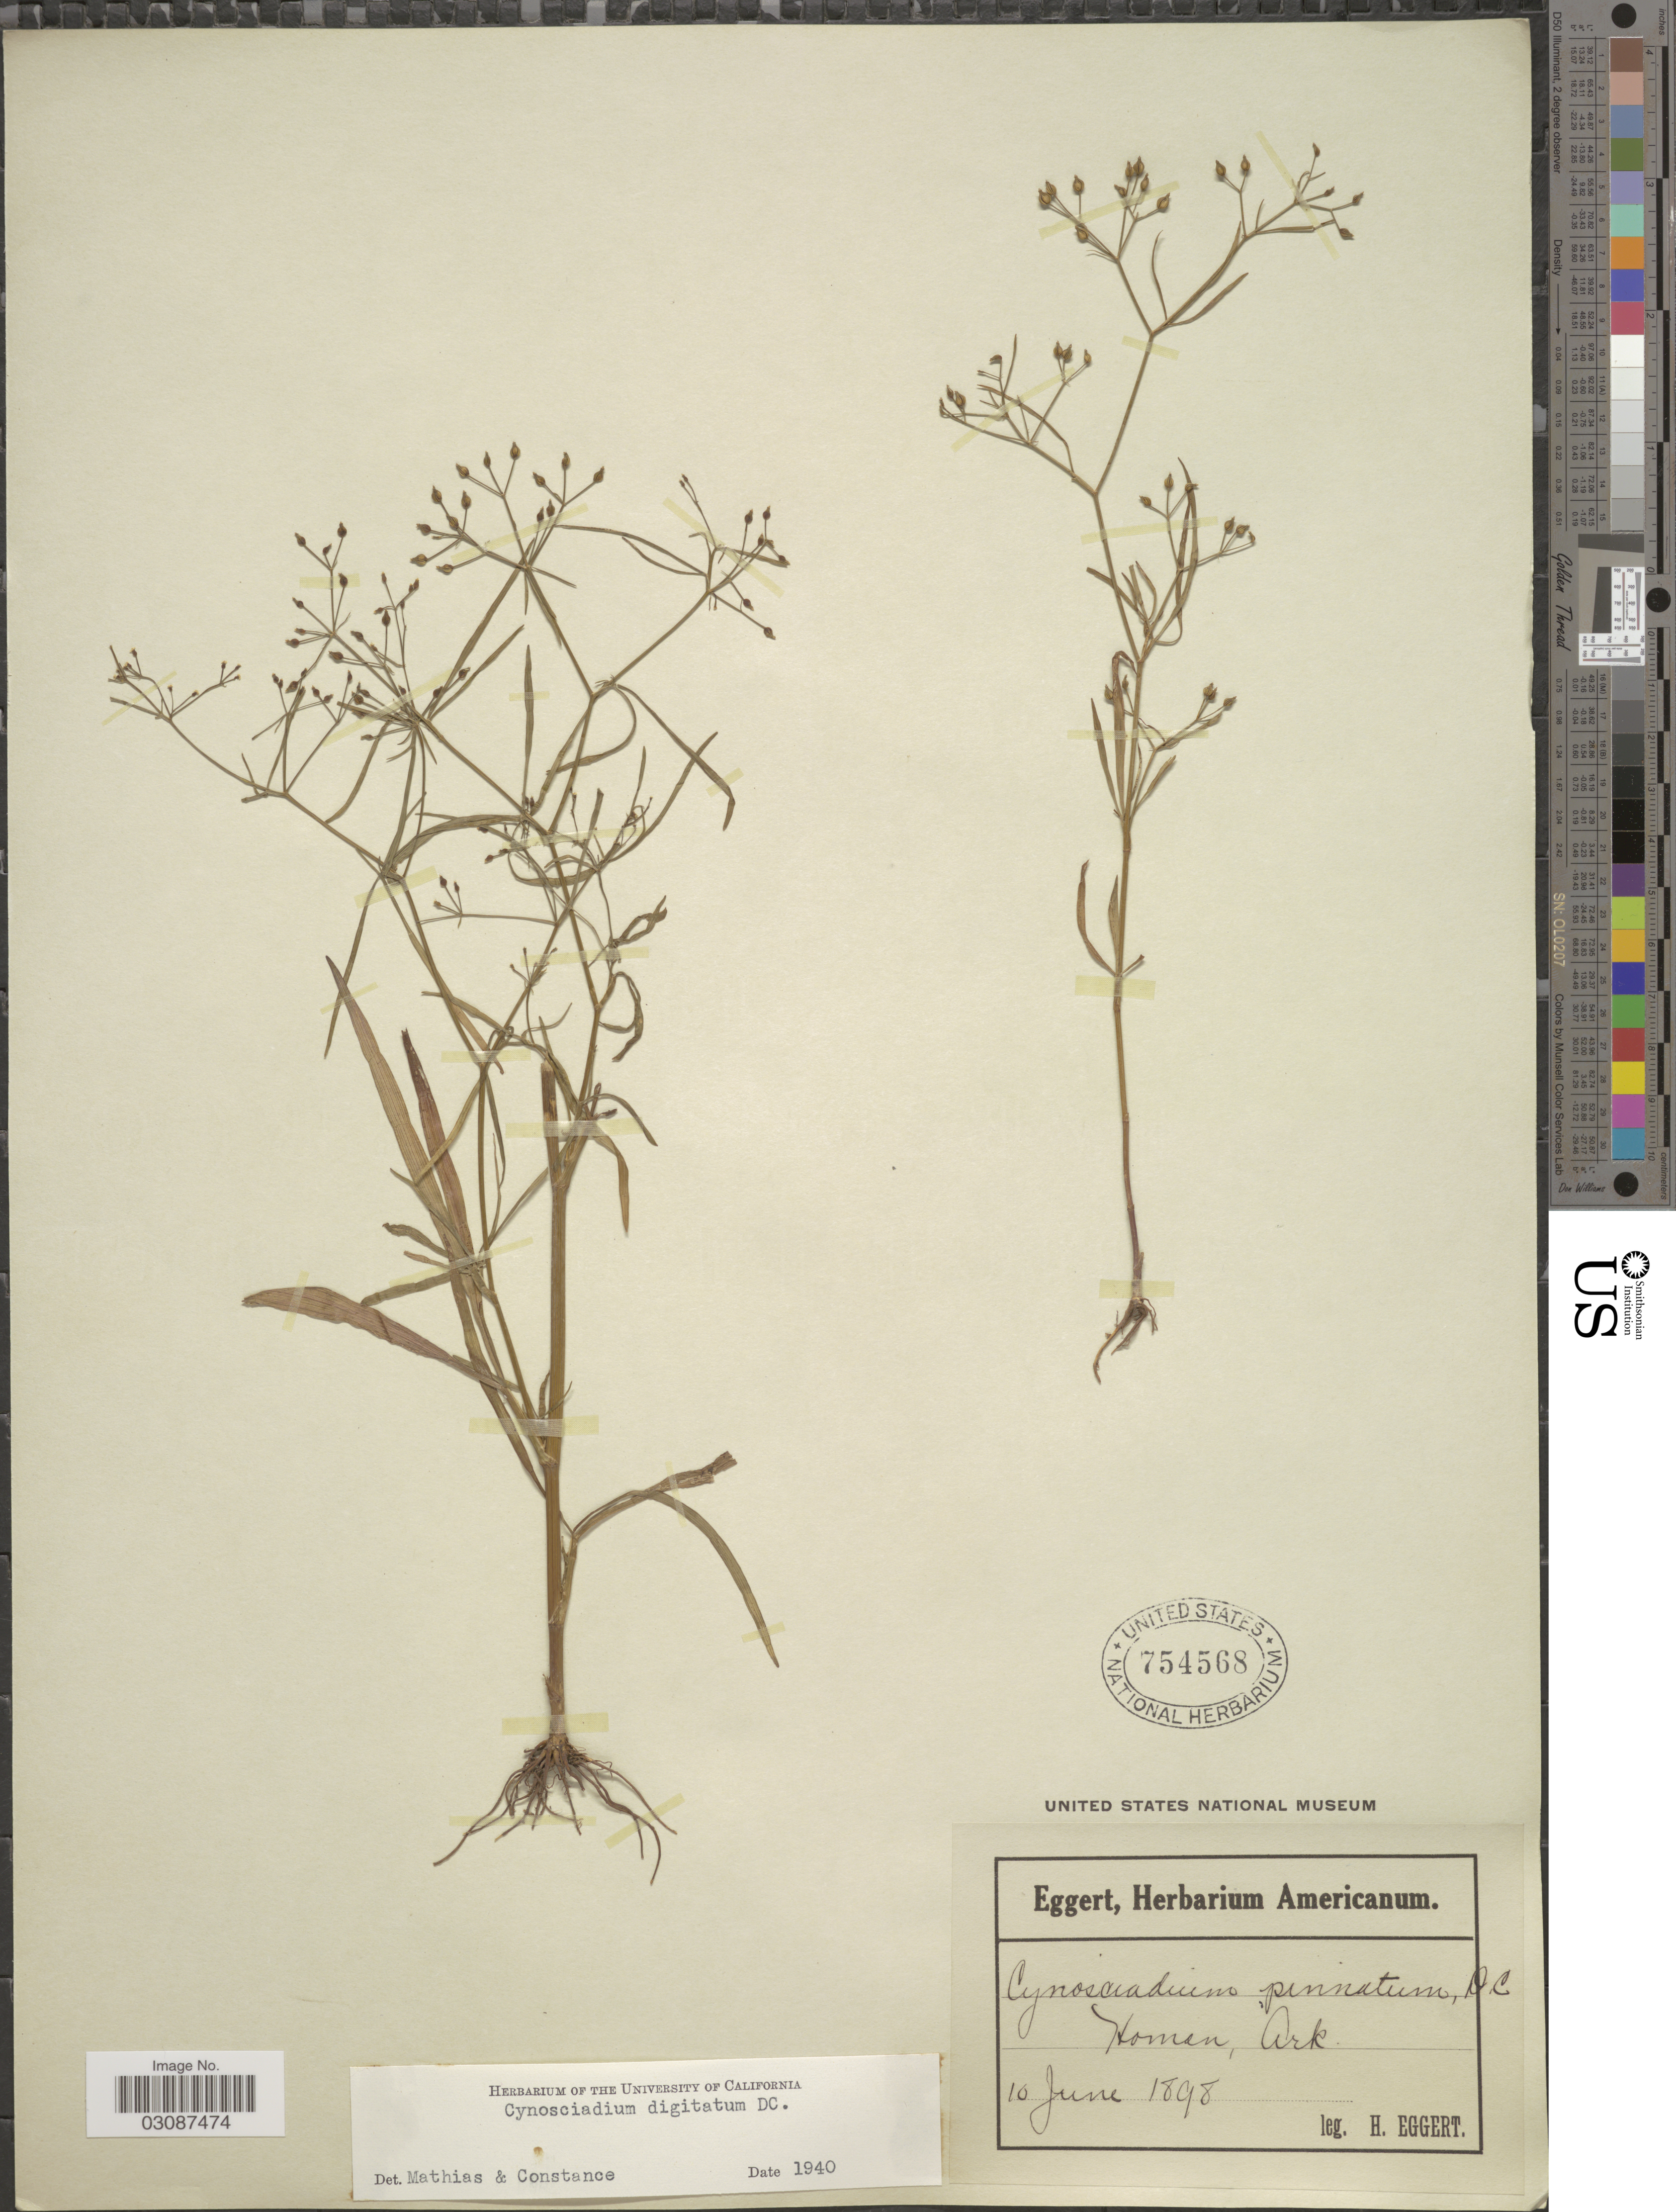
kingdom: Plantae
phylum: Tracheophyta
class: Magnoliopsida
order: Apiales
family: Apiaceae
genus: Cynosciadium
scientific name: Cynosciadium digitatum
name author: DC.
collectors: H. Eggert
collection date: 1898-06-10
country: United States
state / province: Arkansas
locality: Homan.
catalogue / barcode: US 754568